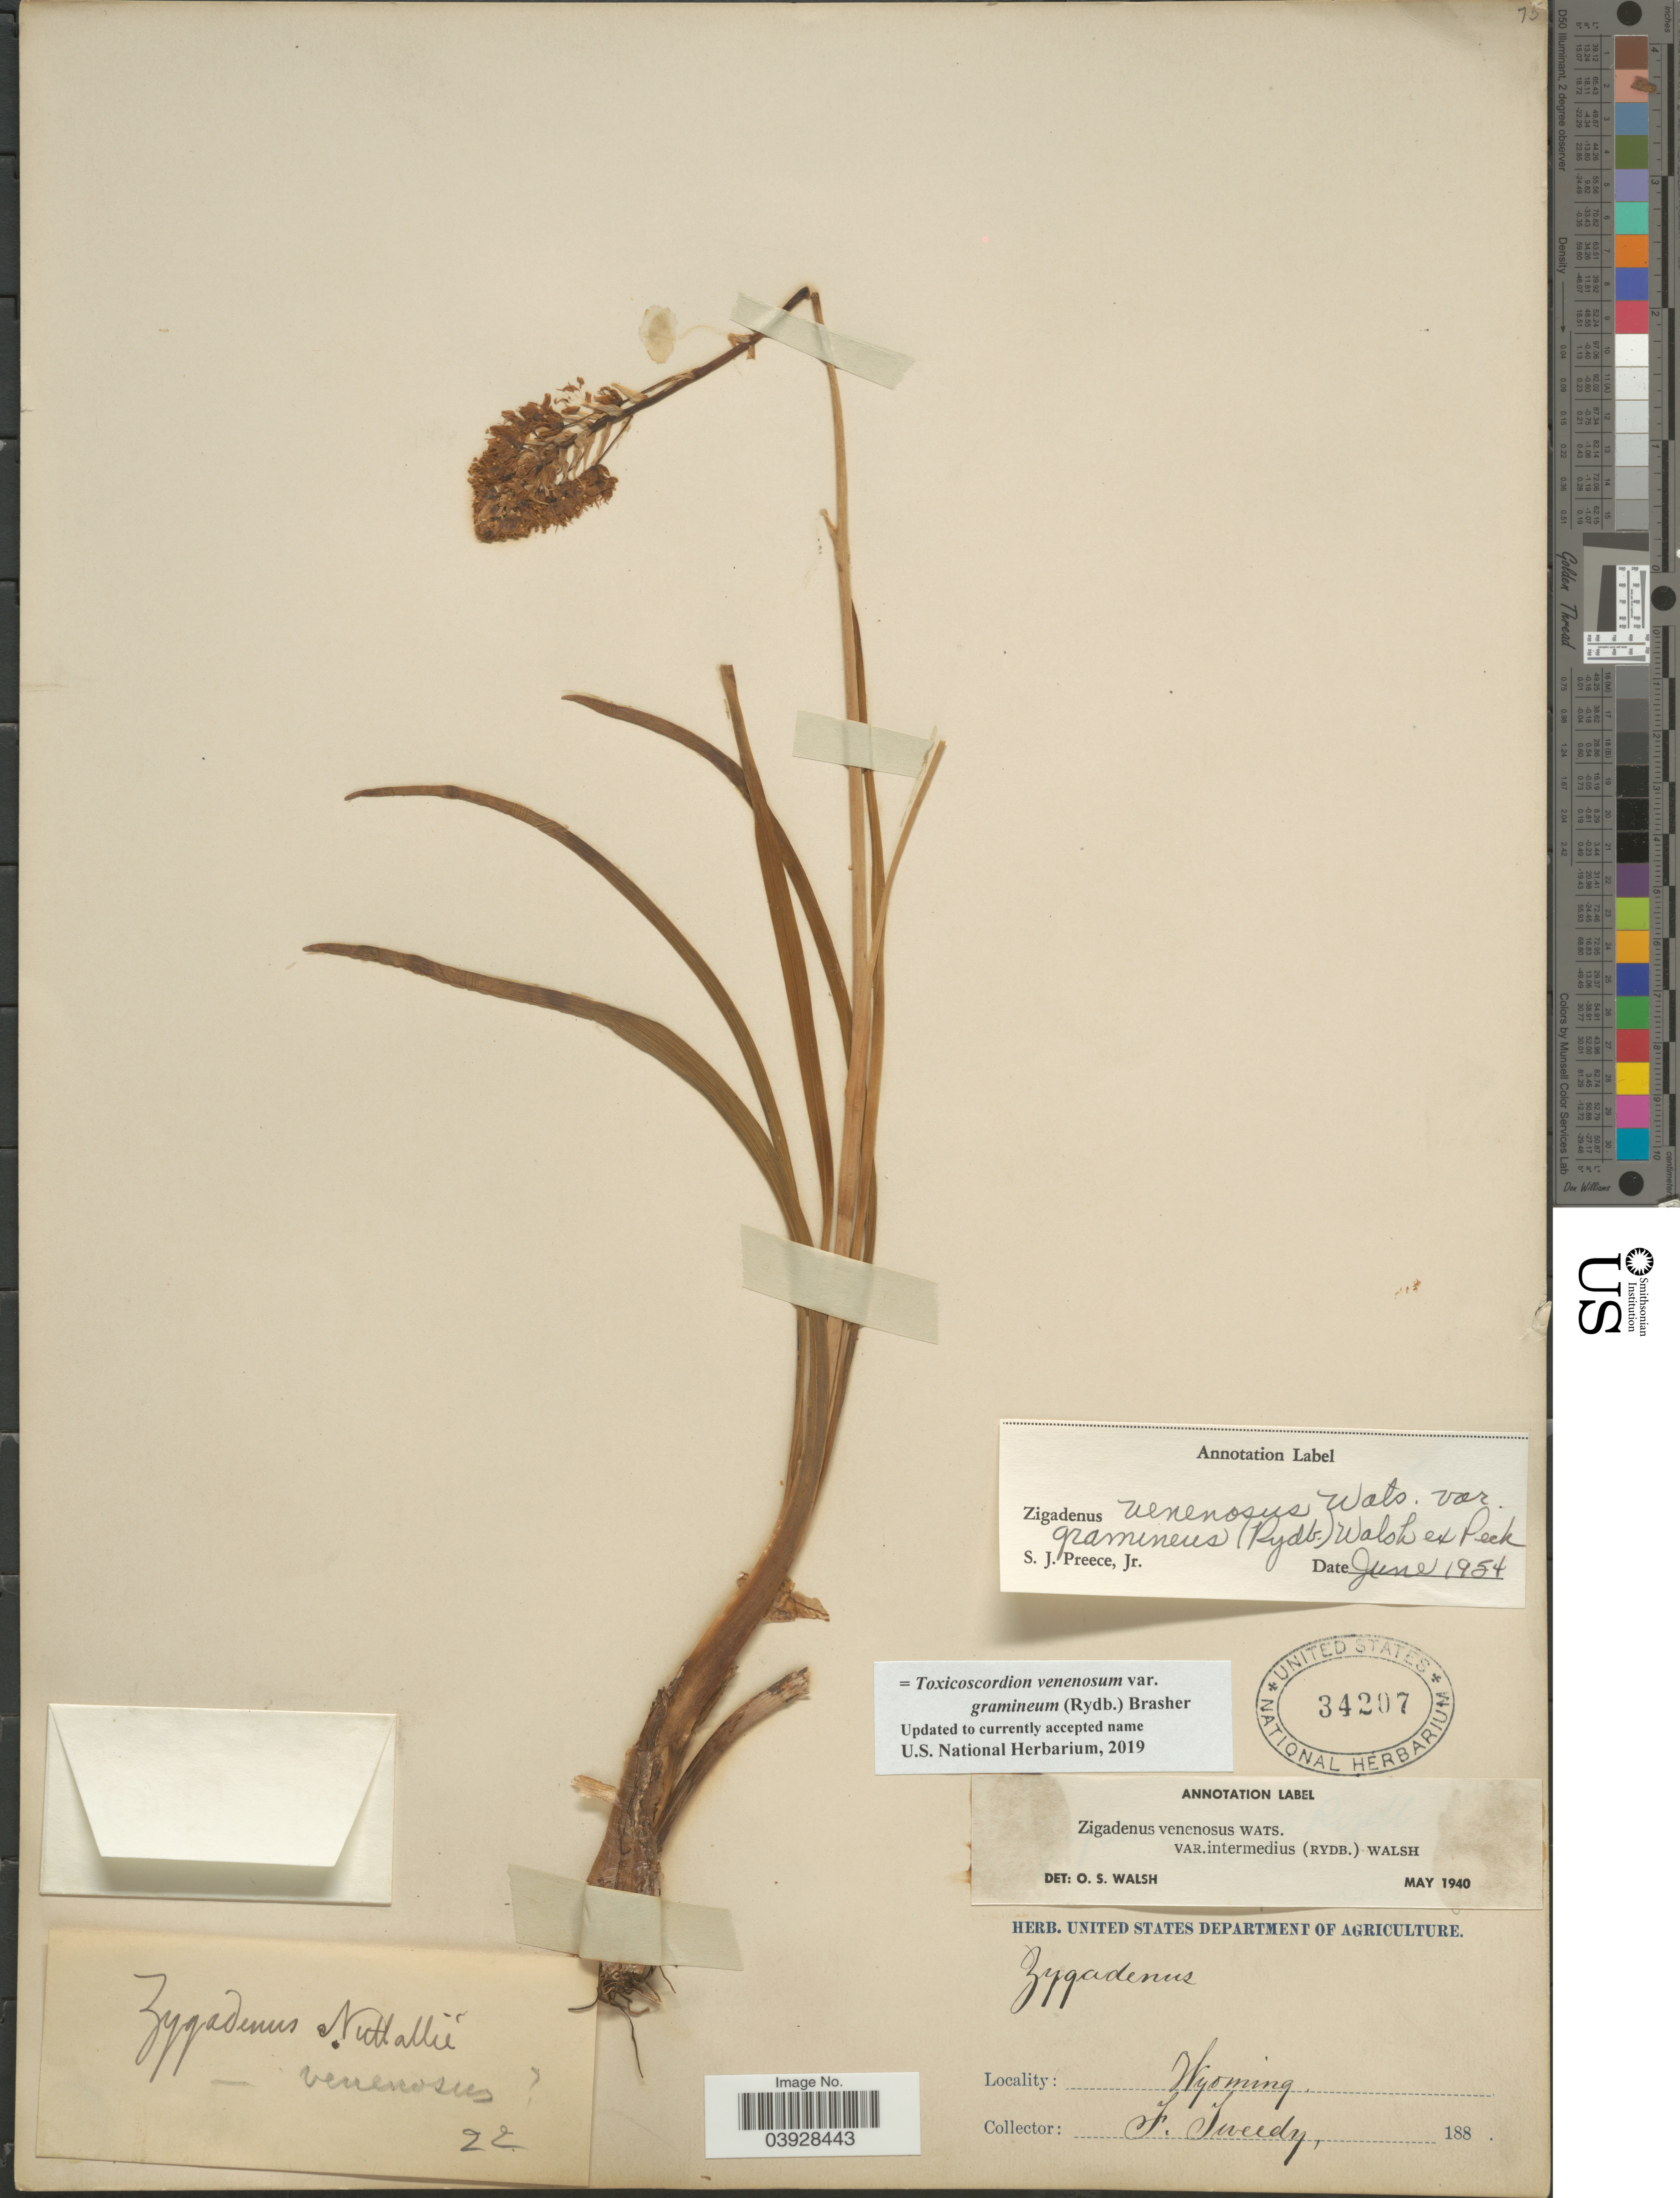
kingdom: Plantae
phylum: Tracheophyta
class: Liliopsida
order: Liliales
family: Melanthiaceae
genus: Toxicoscordion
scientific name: Toxicoscordion venenosum var. gramineum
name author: (Rydb.) Brasher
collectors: F. Tweedy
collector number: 22?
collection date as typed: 188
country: United States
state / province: Wyoming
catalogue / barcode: US 34207